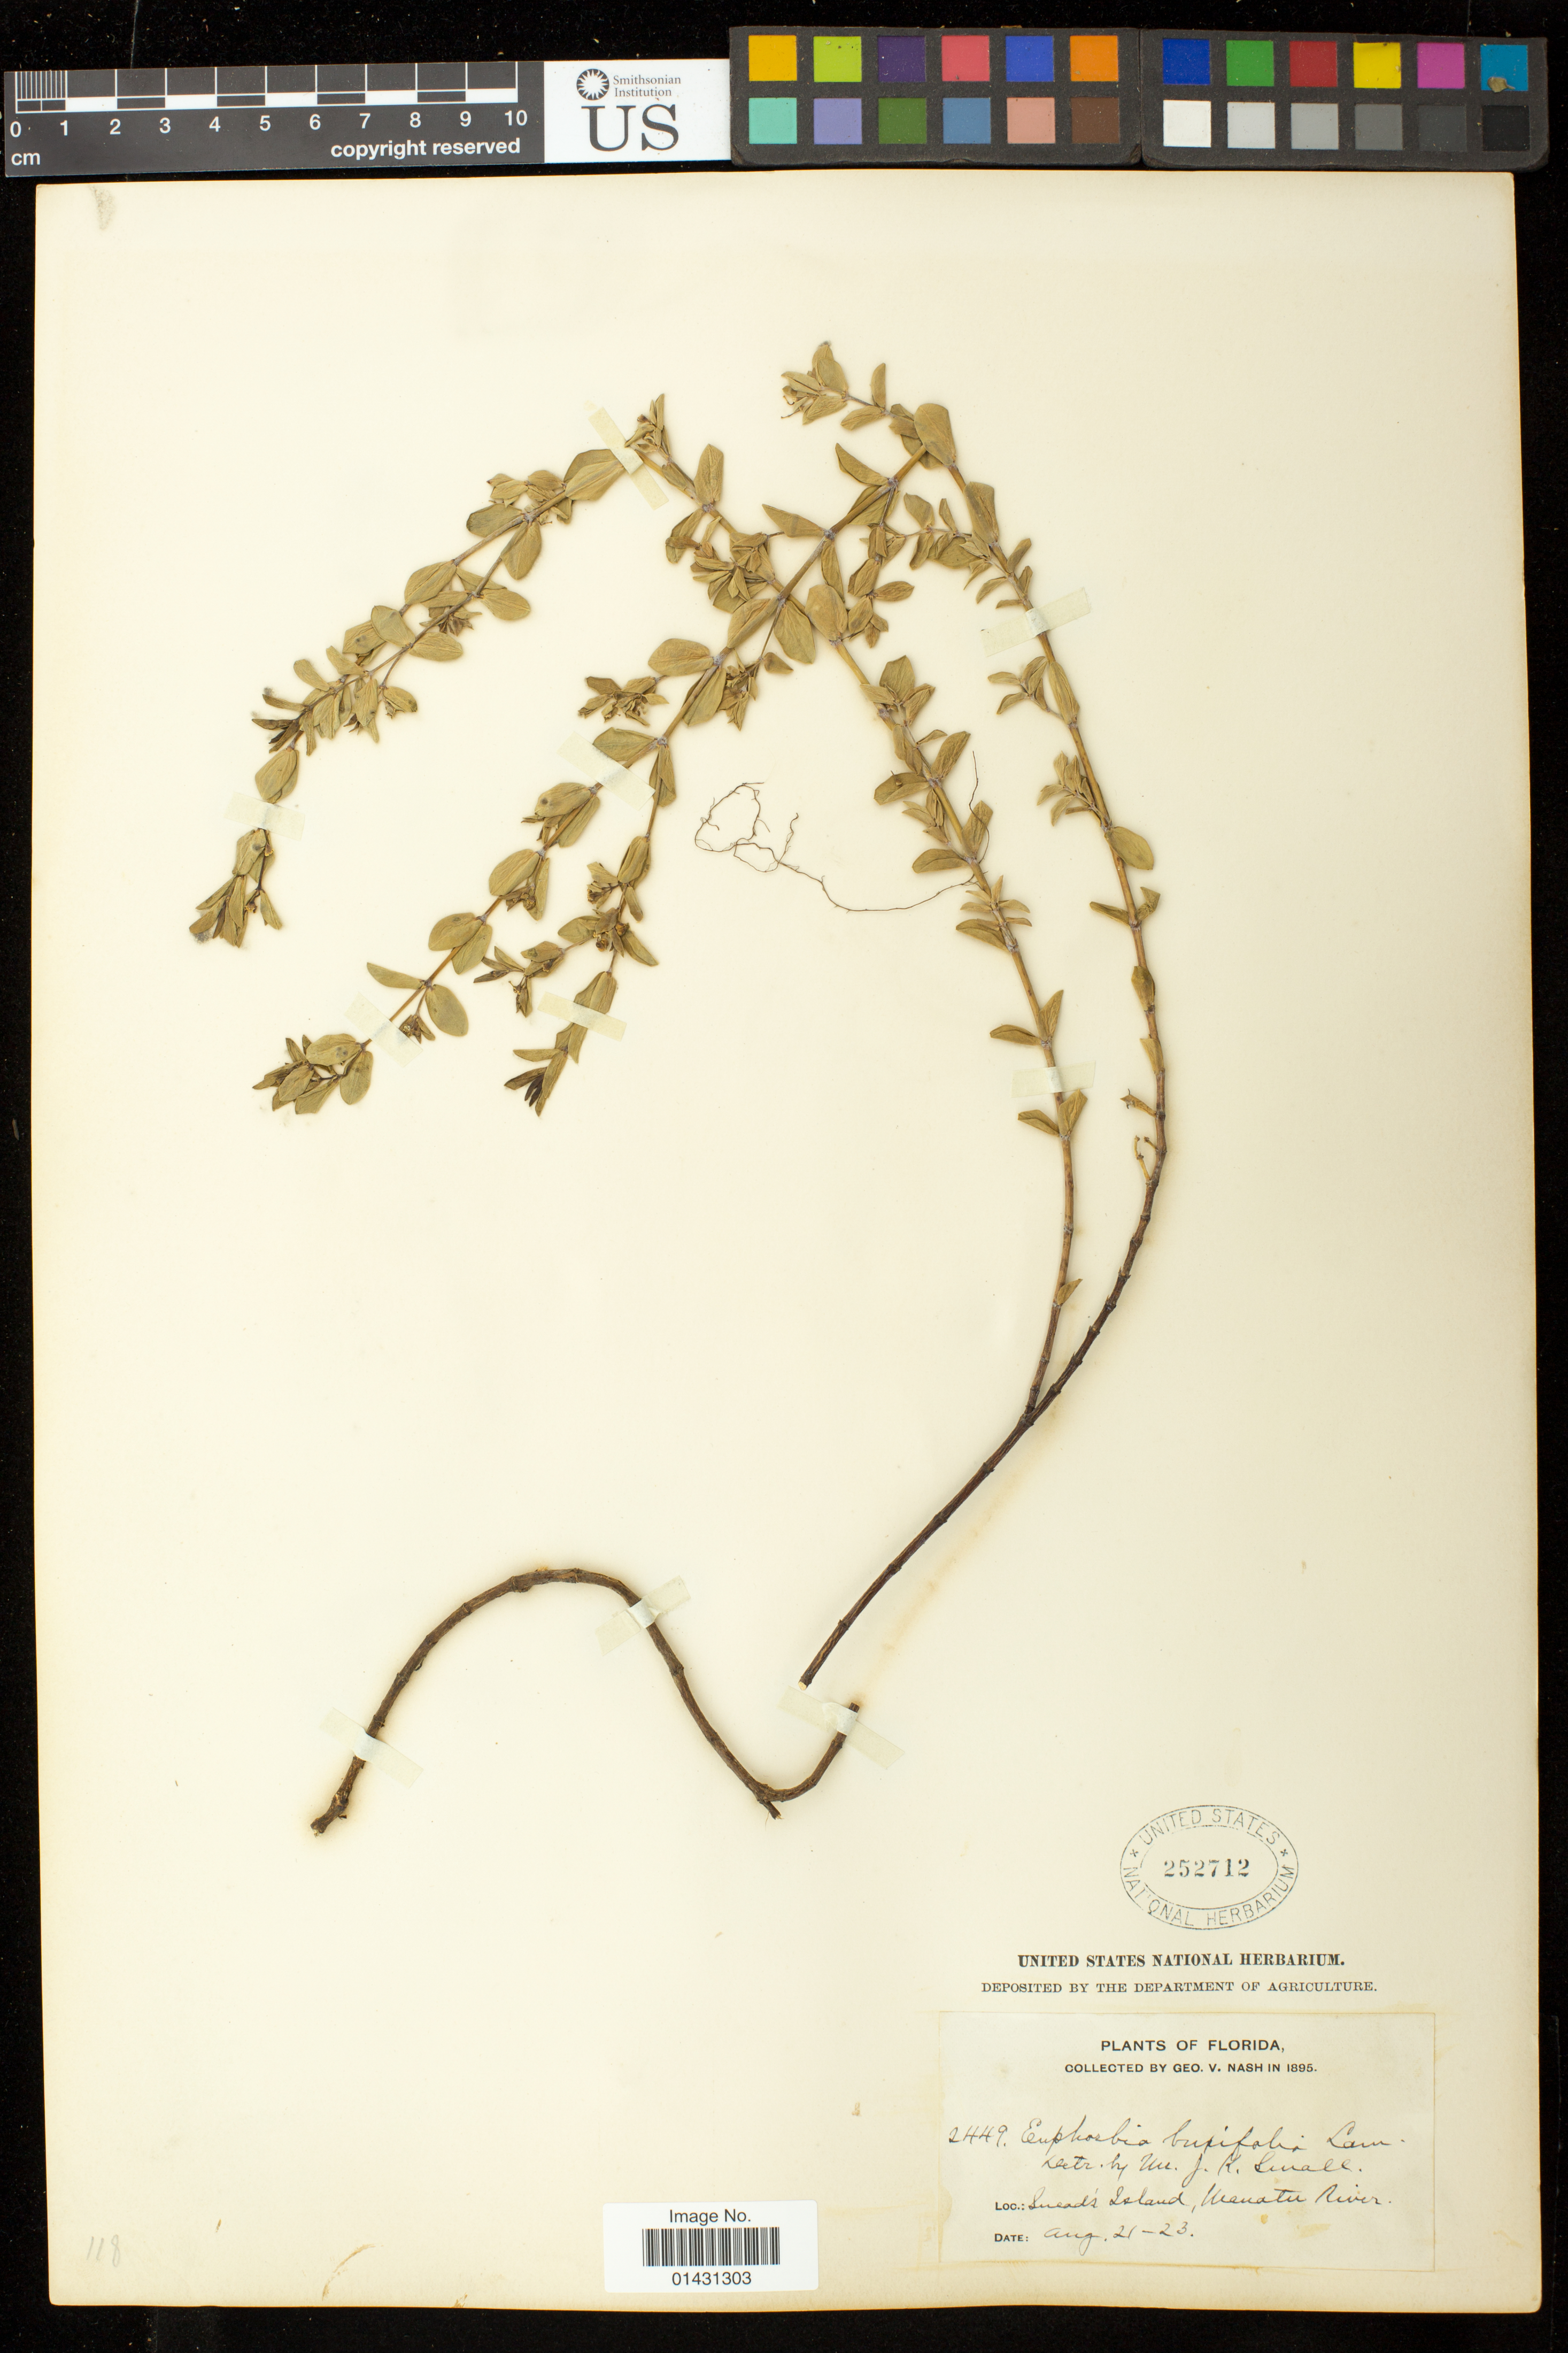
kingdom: Plantae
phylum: Tracheophyta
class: Magnoliopsida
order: Malpighiales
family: Euphorbiaceae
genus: Euphorbia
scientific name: Euphorbia mesembryanthemifolia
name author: Jacq.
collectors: G. V. Nash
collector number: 2449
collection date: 1895-08-21/1895-08-23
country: United States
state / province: Florida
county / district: Manatee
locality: Snead's Island, Manatee River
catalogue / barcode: US 252712